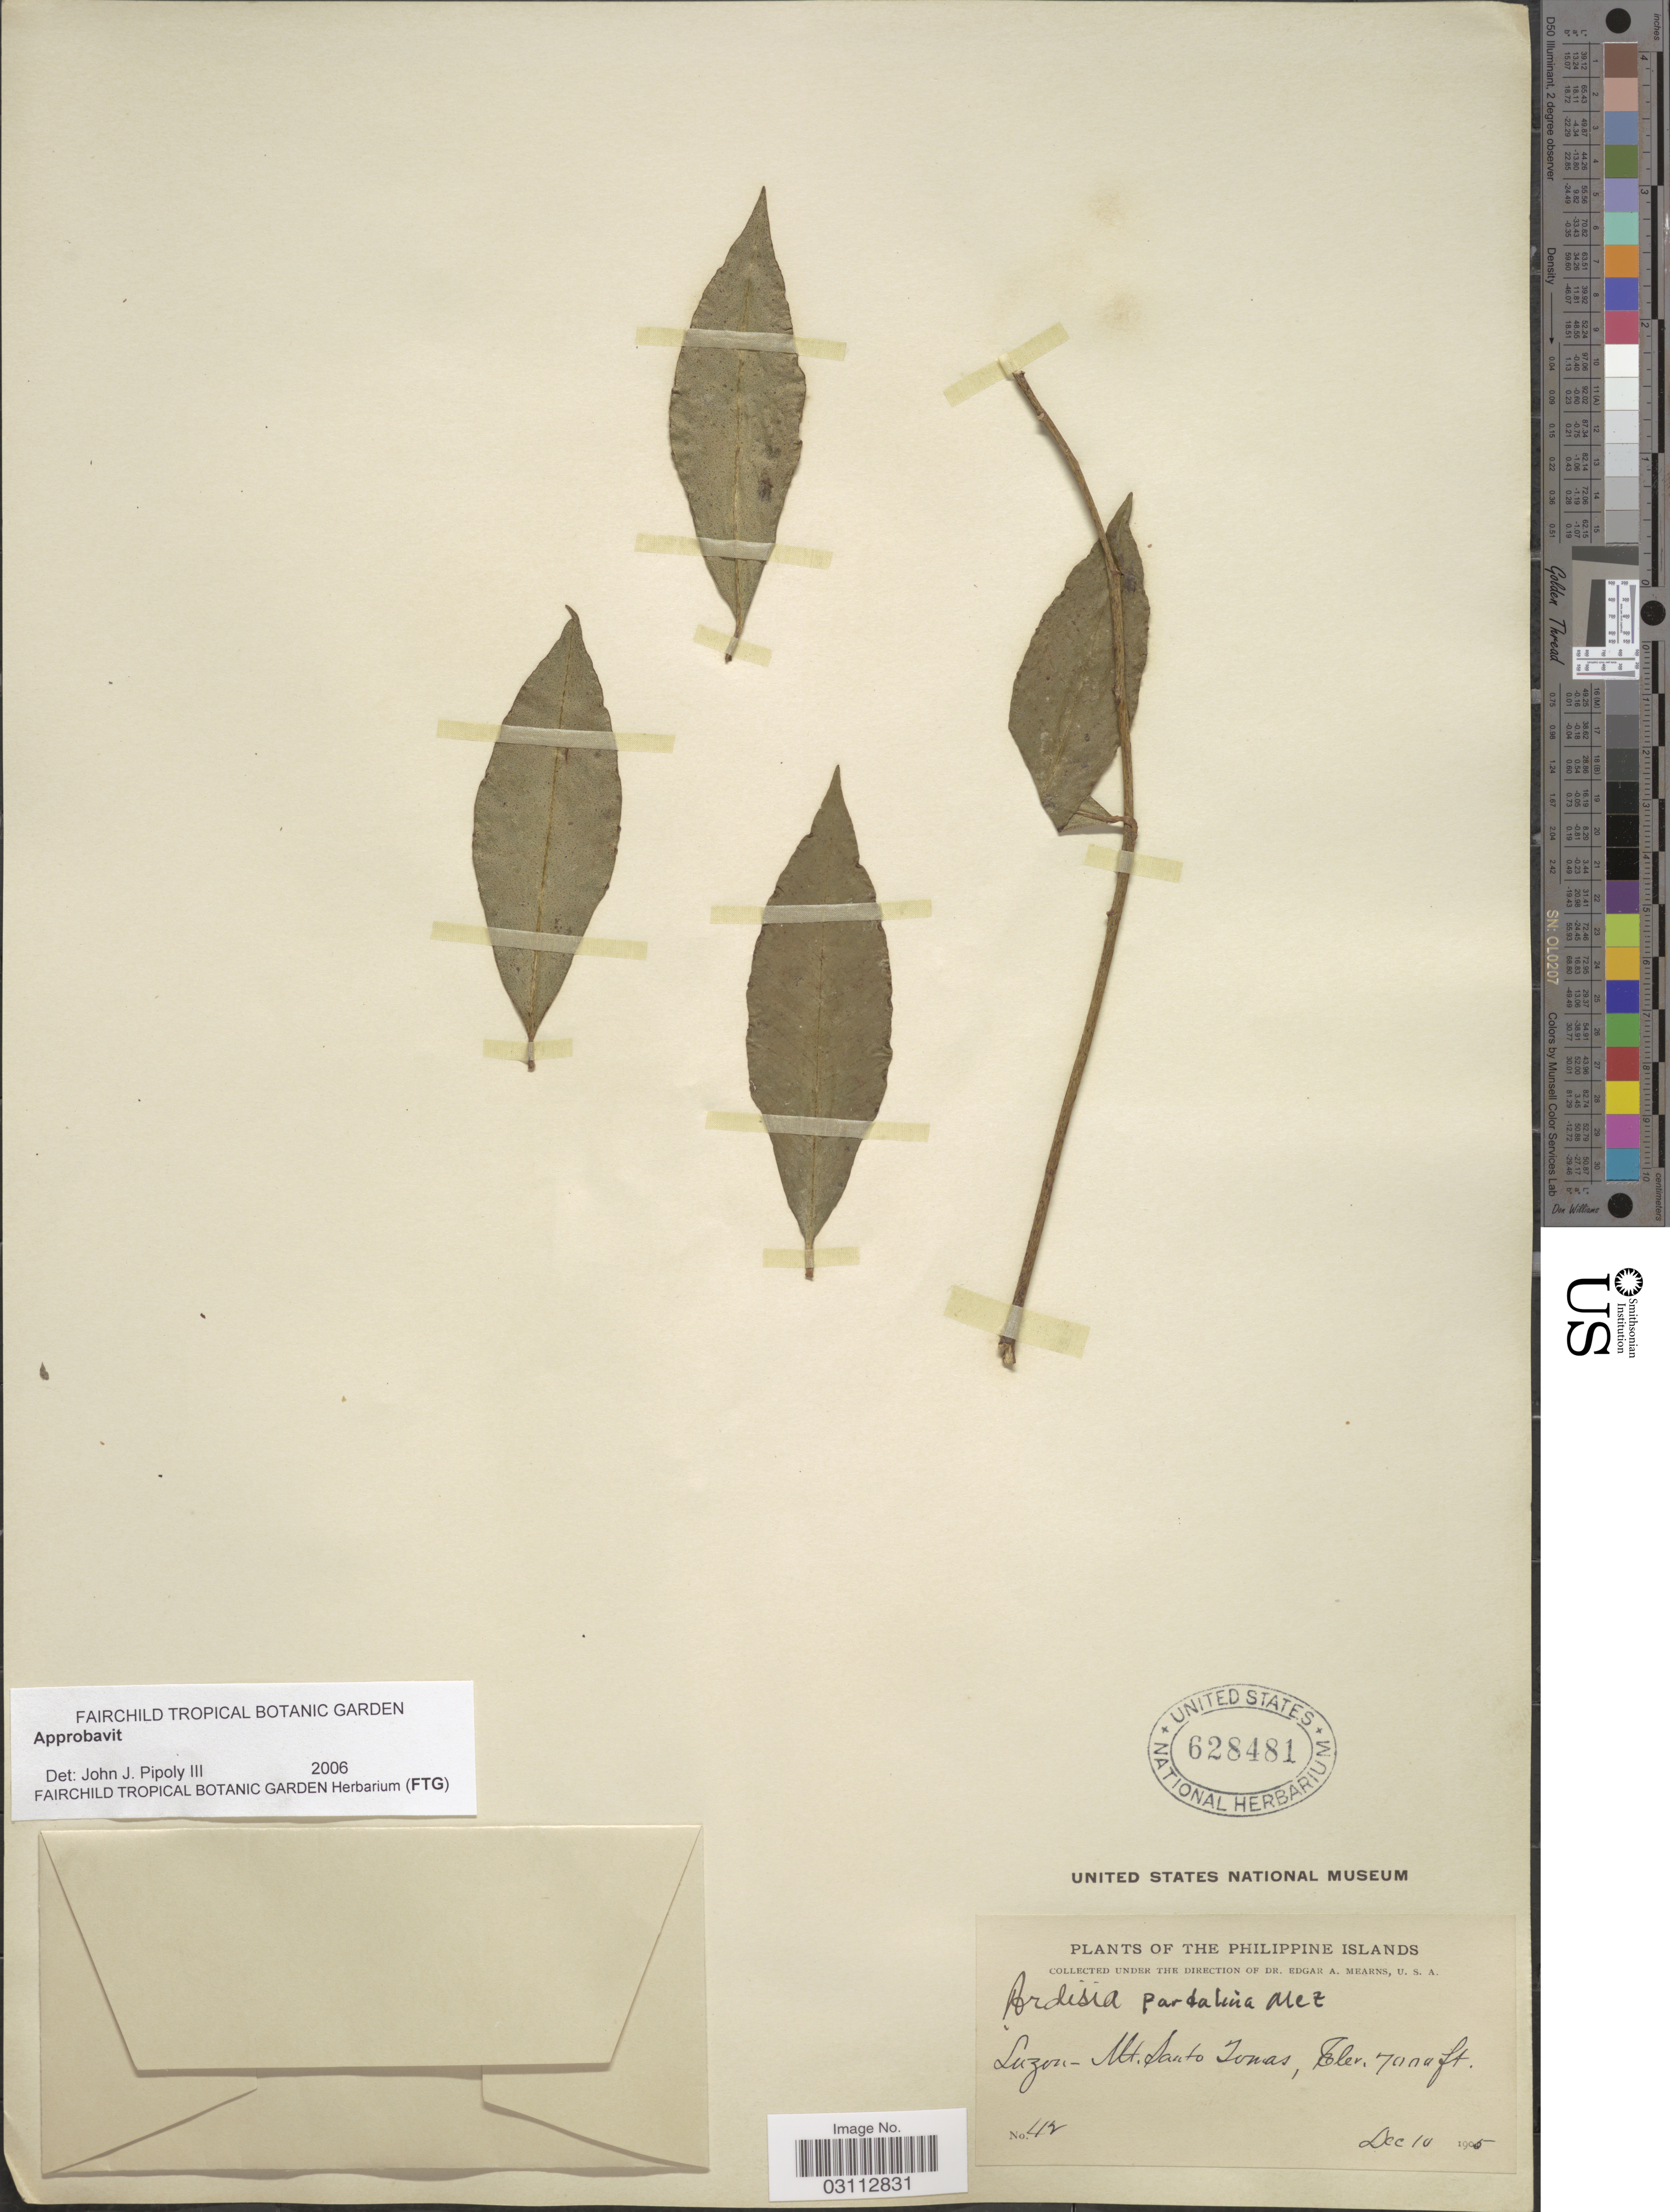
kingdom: Plantae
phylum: Tracheophyta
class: Magnoliopsida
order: Ericales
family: Primulaceae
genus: Ardisia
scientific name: Ardisia pardalina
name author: Mez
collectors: E. A. Mearns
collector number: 42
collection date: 1905-12-10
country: Philippines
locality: Luzon - Mt. Santo Tomas.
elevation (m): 2134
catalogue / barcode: US 628481